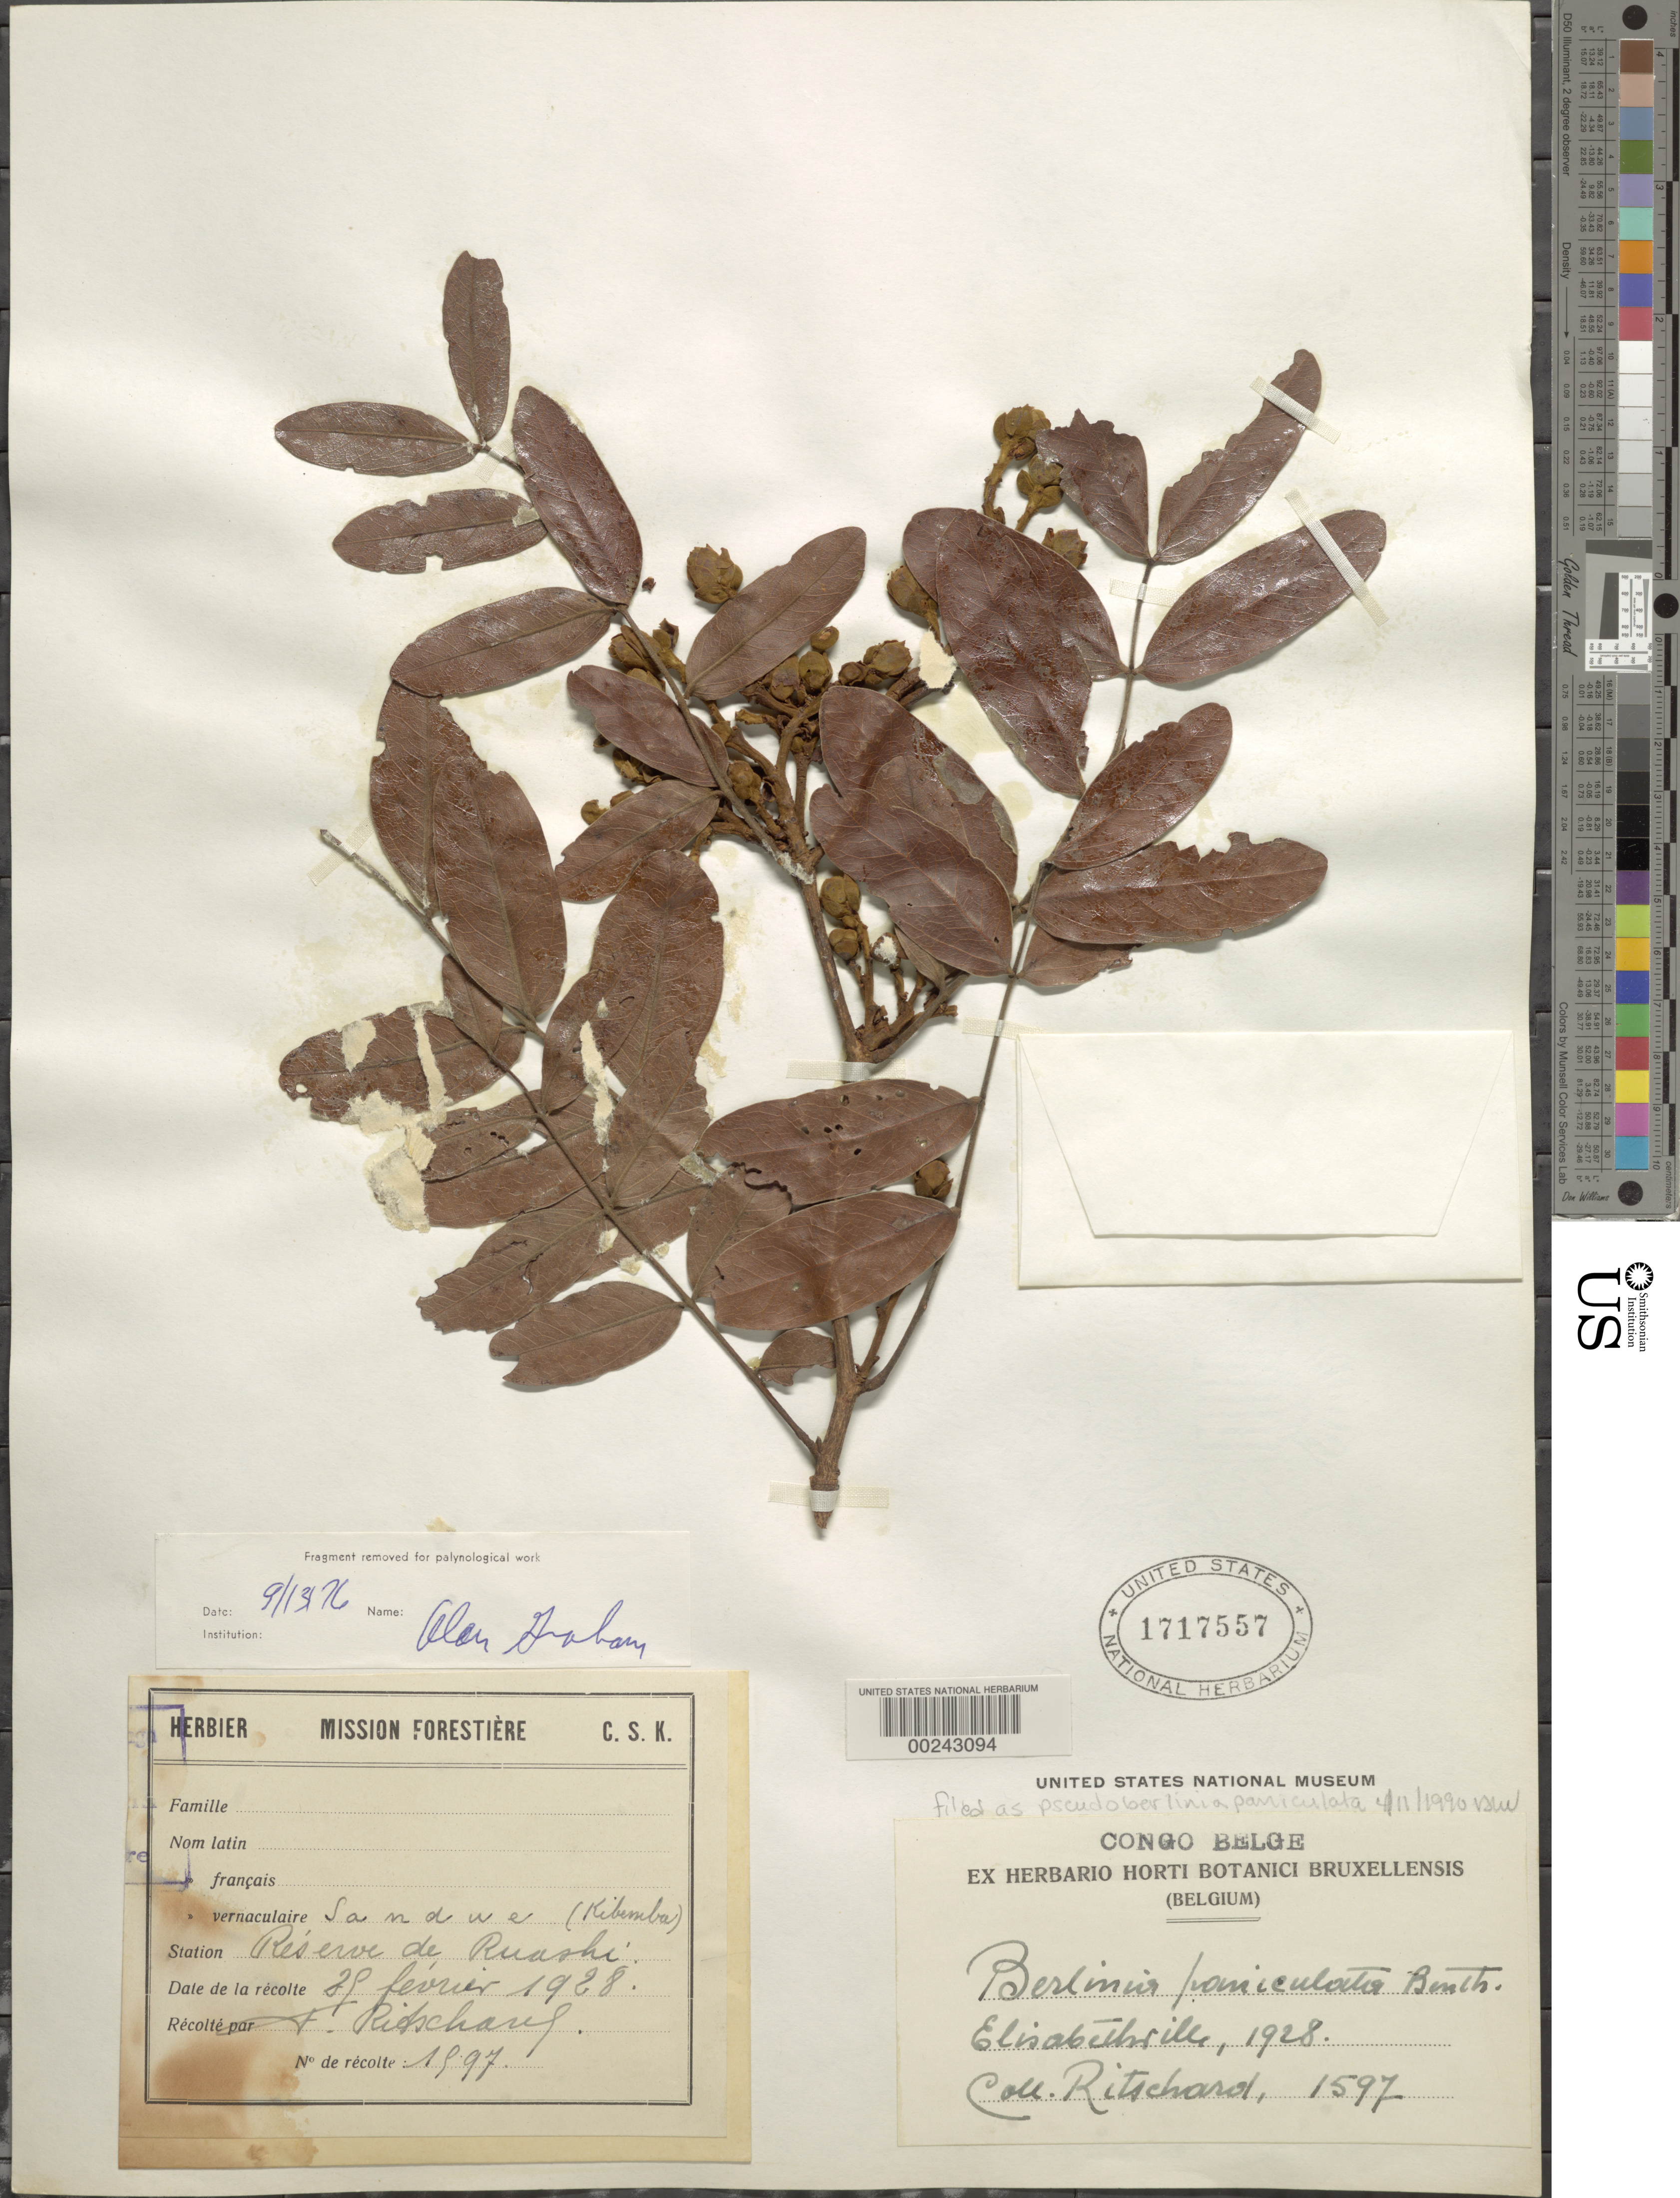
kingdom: Plantae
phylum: Tracheophyta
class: Magnoliopsida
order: Fabales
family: Fabaceae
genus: Julbernardia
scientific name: Julbernardia paniculata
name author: (Benth.) Troupin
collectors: F. Ritschard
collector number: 1597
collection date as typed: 25 Feb 1928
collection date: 1928-02-25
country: Congo, Democratic Republic of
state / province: Haut-Katanga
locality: Lubumbashi [Elisabethsville], Ruashi Reserve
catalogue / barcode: US 1717557